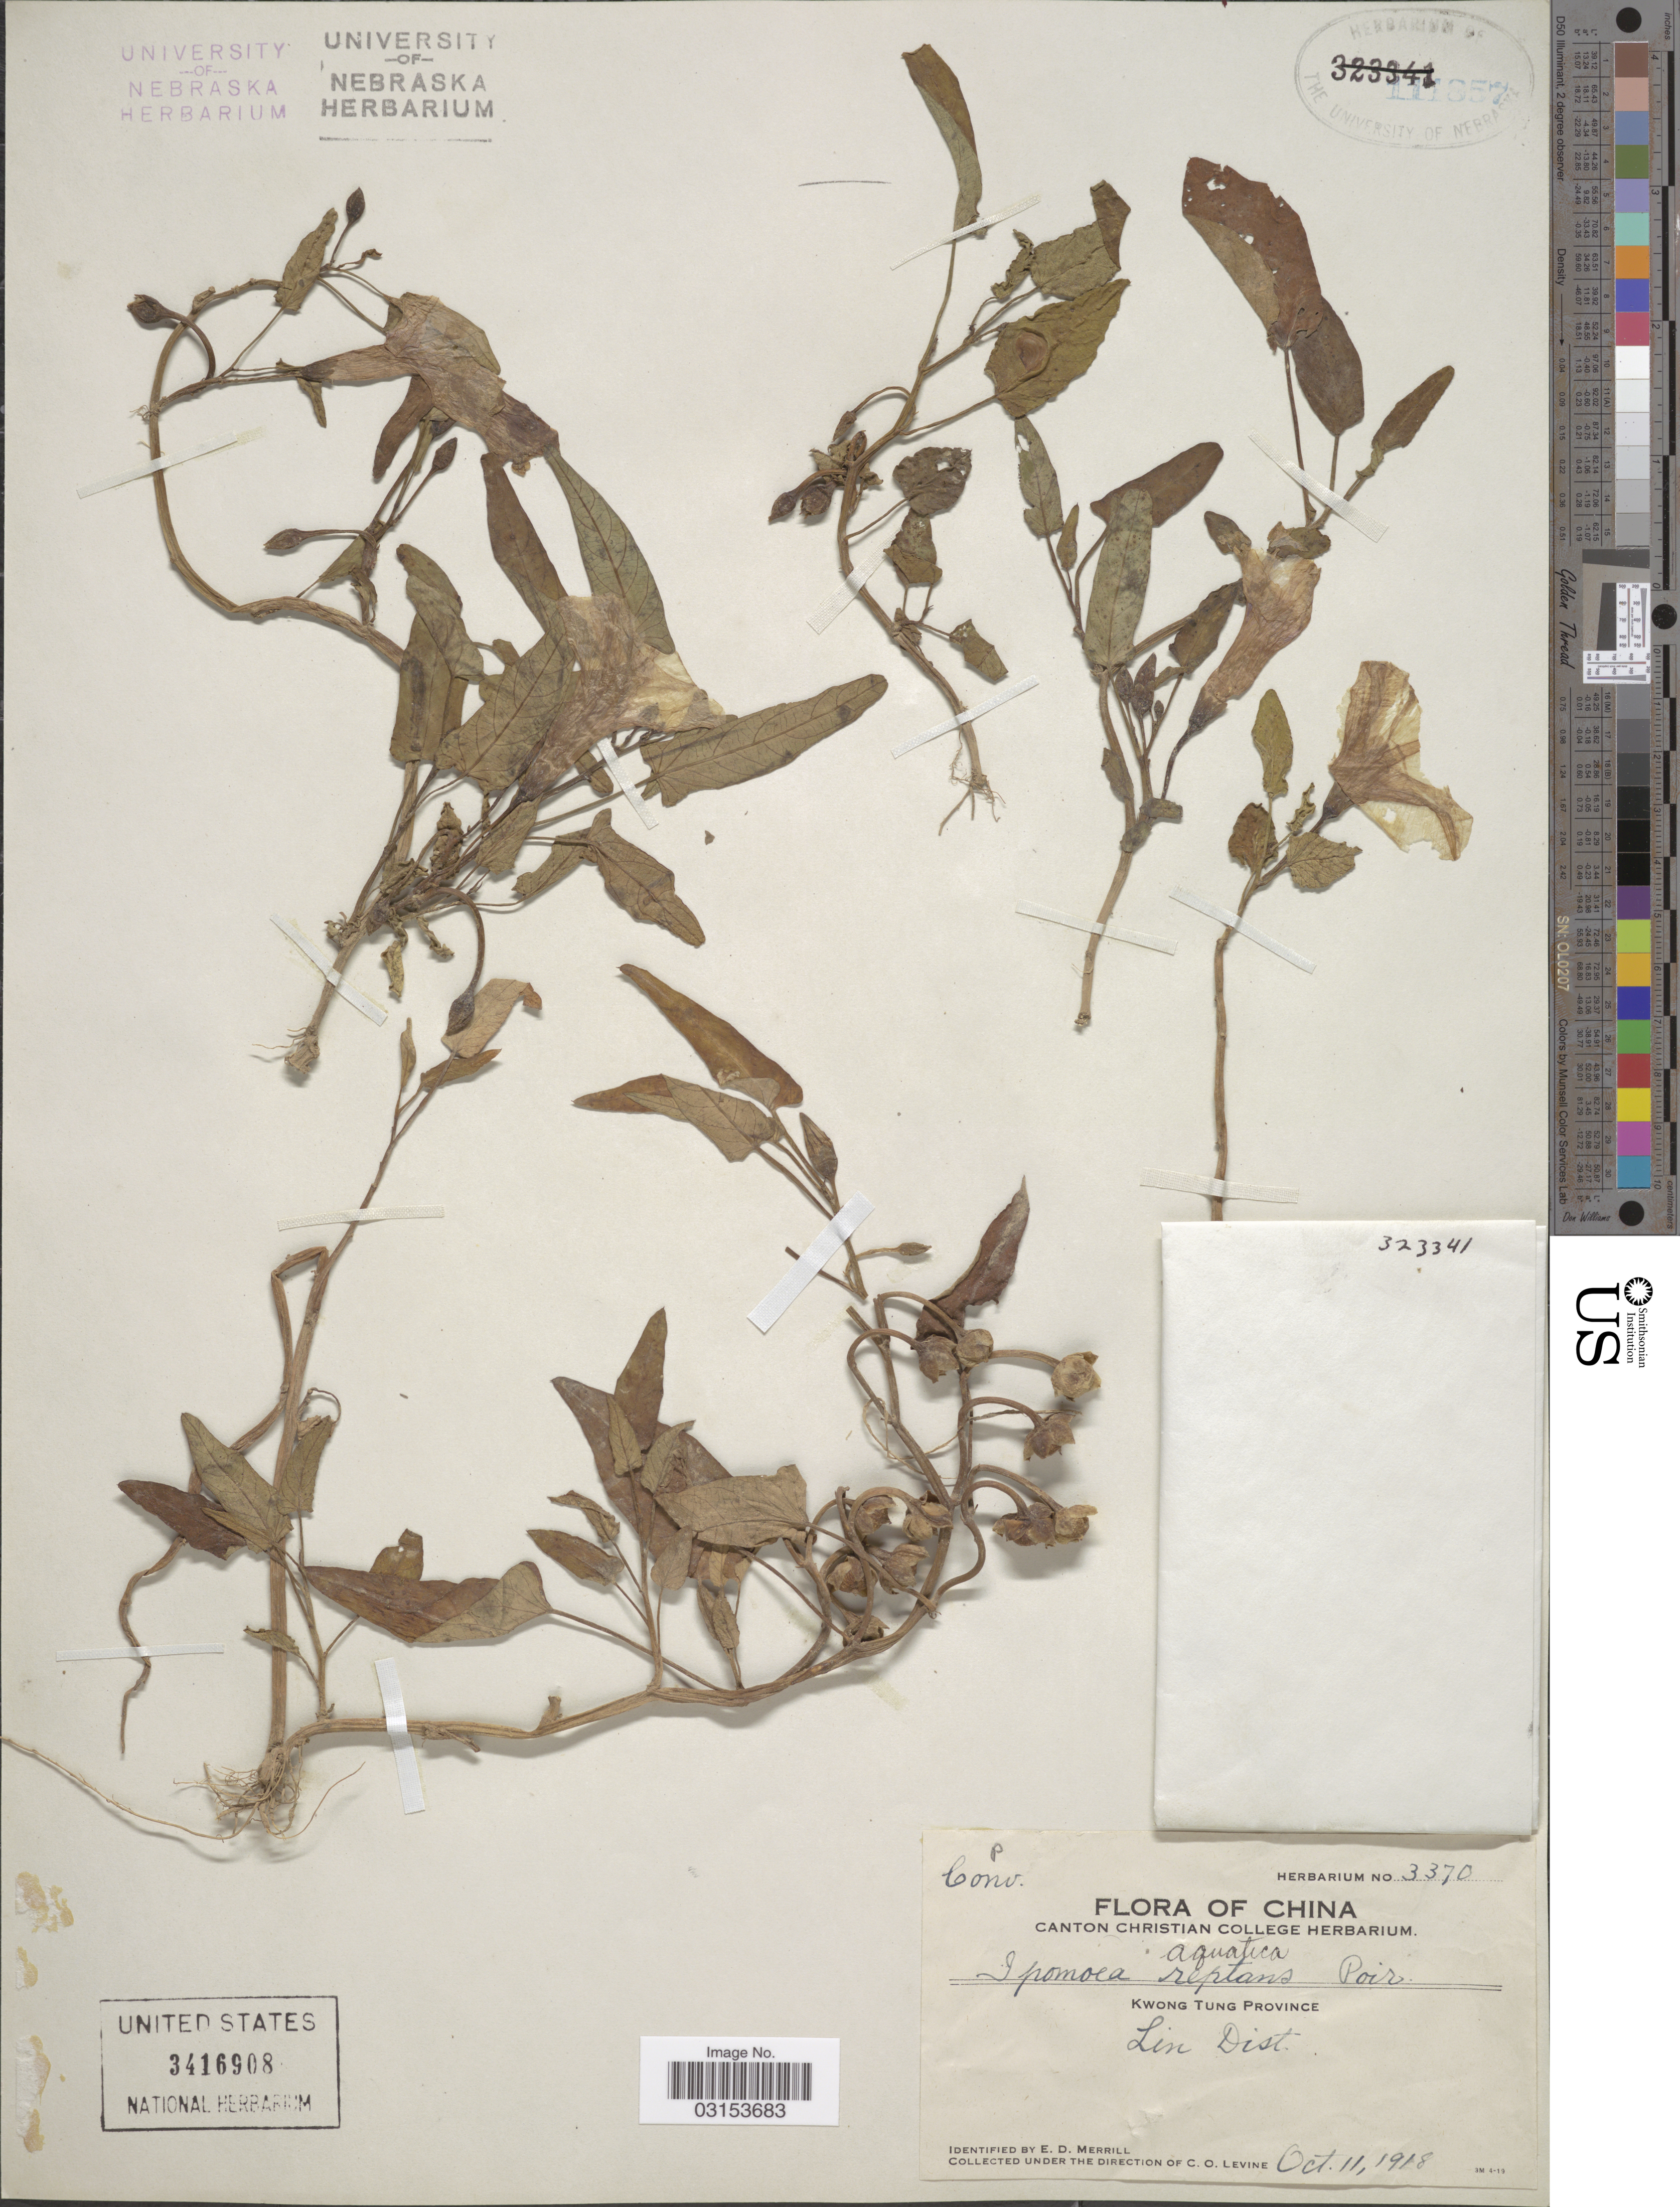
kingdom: Plantae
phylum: Tracheophyta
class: Magnoliopsida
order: Solanales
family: Convolvulaceae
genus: Ipomoea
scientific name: Ipomoea aquatica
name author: Forssk.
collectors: C. O. Levine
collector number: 3370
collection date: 1918-10-11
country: China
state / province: Guangdong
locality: Kwong Tung Province. Lin Dist.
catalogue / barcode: US 3416908